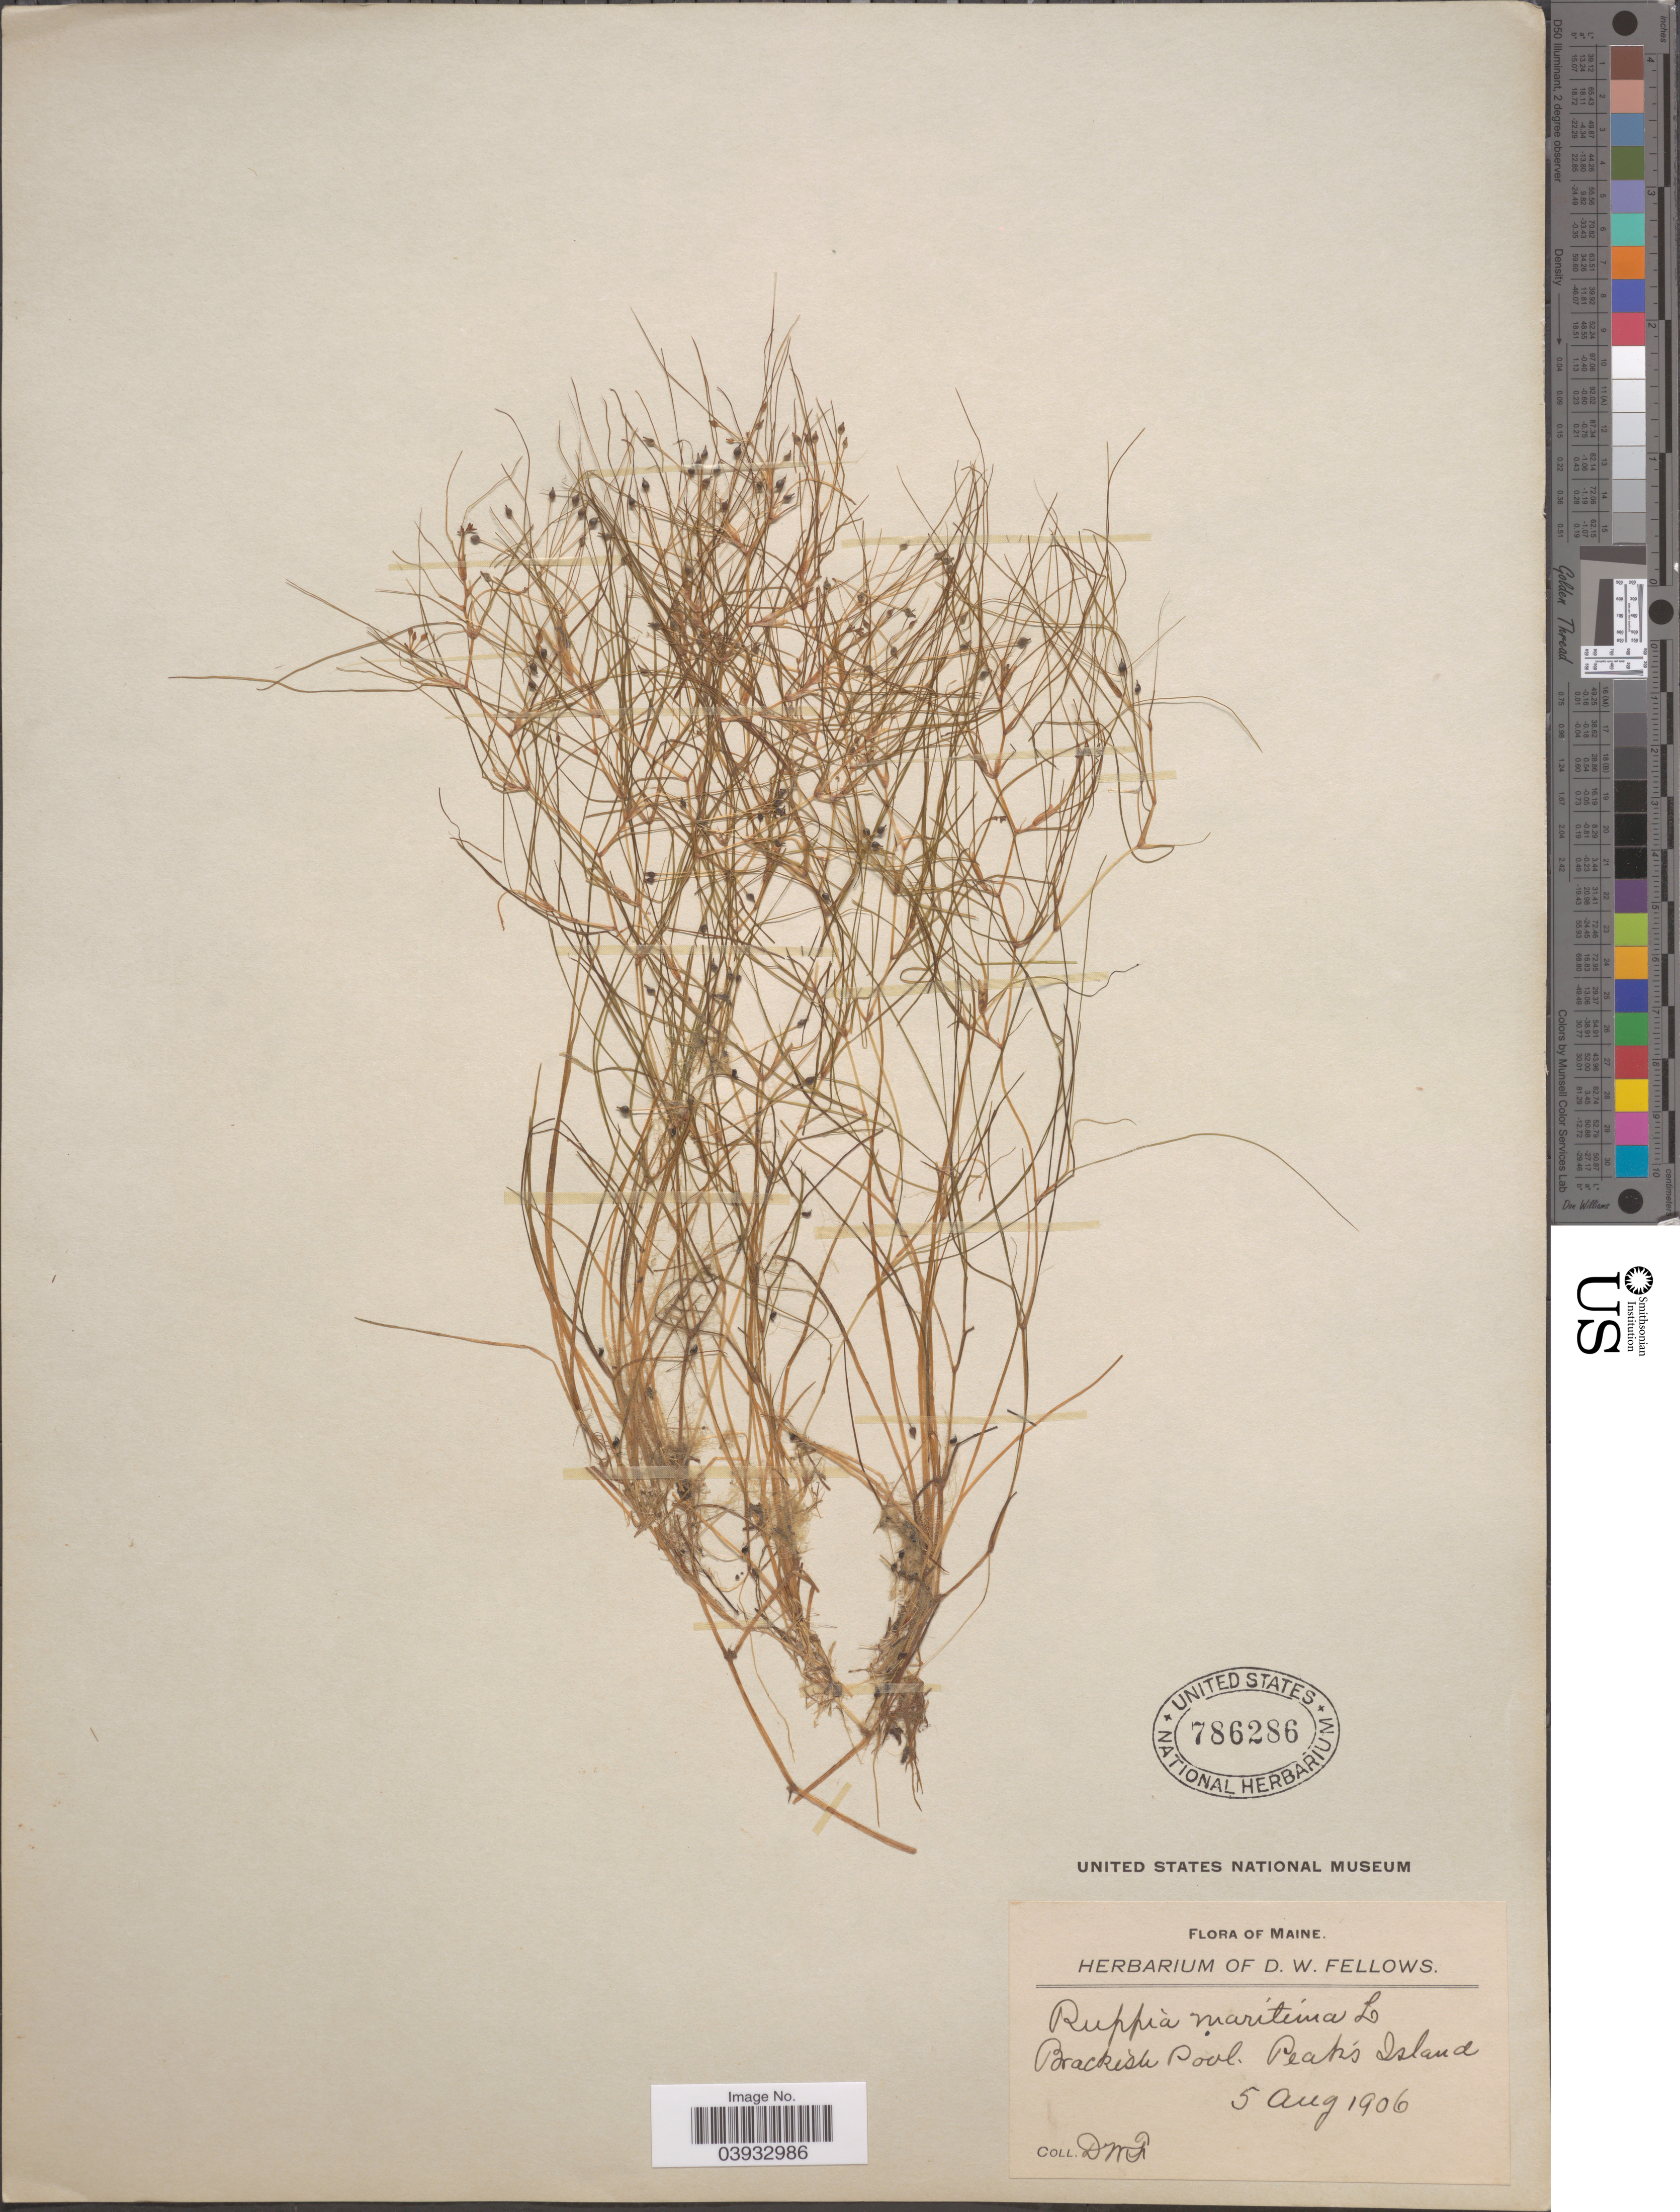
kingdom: Plantae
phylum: Tracheophyta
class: Liliopsida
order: Alismatales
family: Ruppiaceae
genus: Ruppia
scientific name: Ruppia maritima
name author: L.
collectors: D. W. Fellows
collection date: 1906-08-05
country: United States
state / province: Maine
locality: Peak's Island.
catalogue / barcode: US 786286